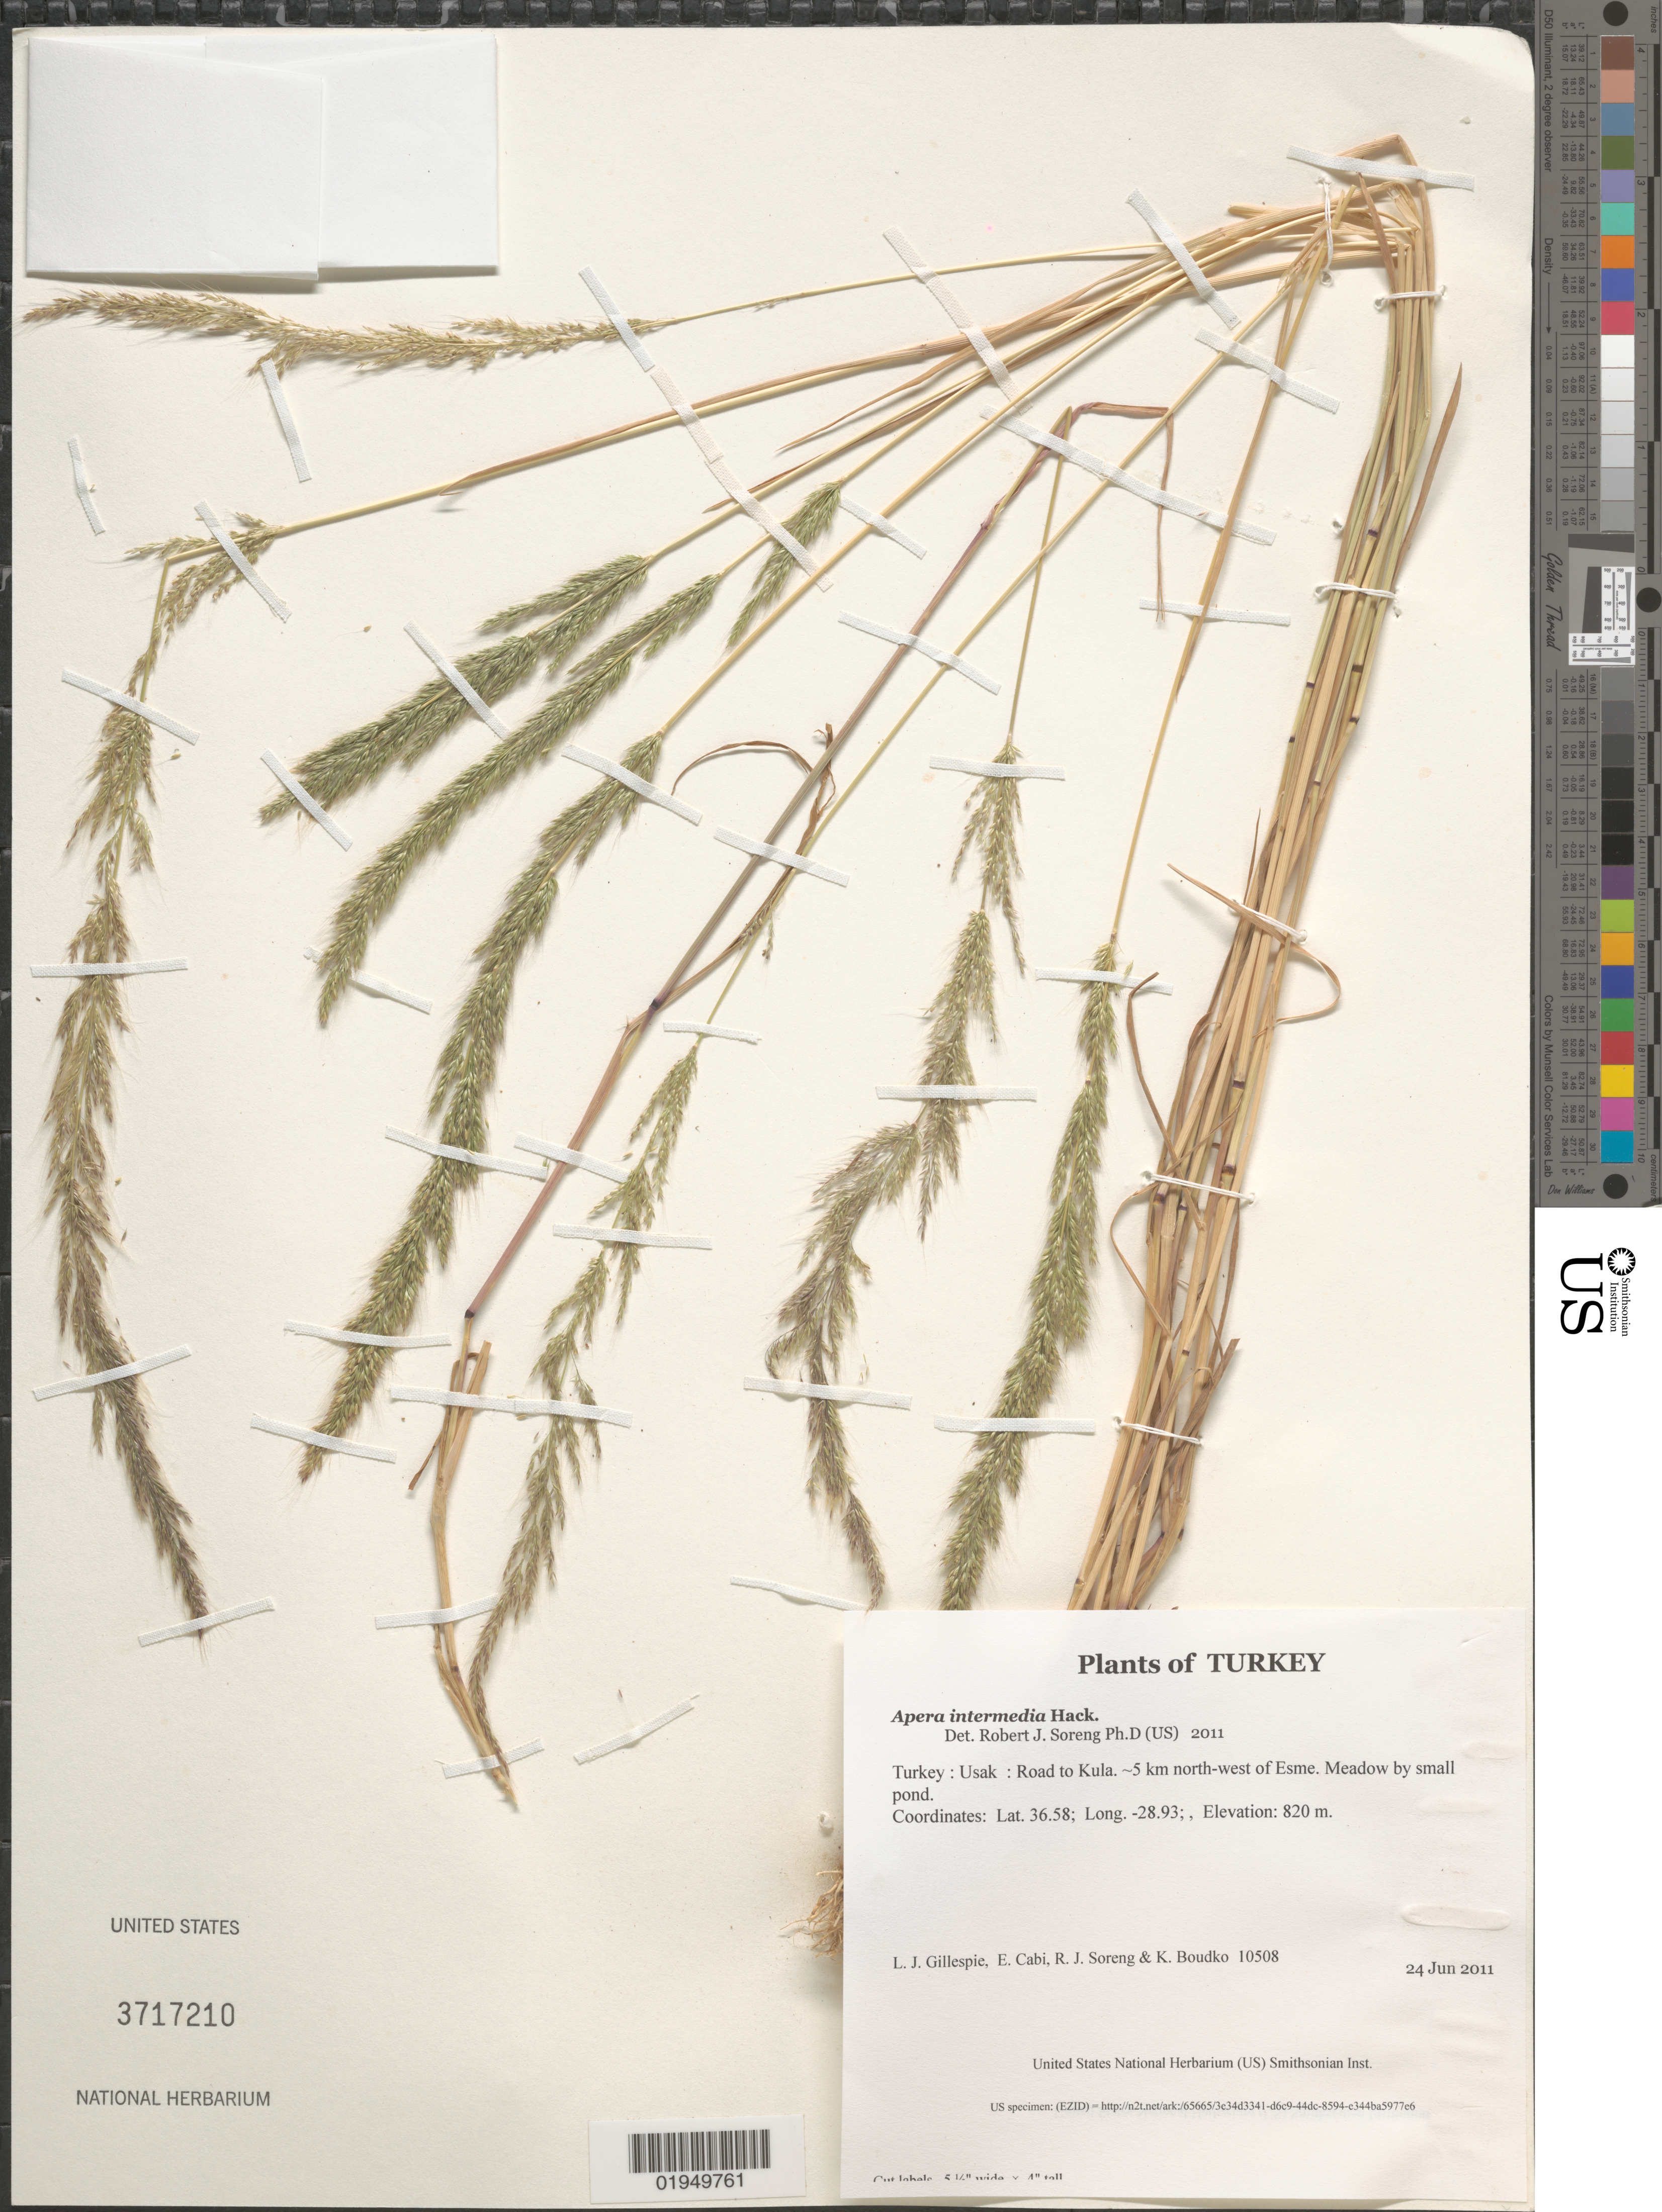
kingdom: Plantae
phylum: Tracheophyta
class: Liliopsida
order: Poales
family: Poaceae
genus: Apera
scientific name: Apera intermedia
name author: Hack.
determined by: Soreng, Robert J., Research Associate (BOT), Smithsonian Institution - National Museum of Natural History (UNITED STATES)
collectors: L. J. Gillespie, E. Cabi, R. J. Soreng & K. Boudko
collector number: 10508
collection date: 2011-06-24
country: Turkey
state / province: Usak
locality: Road to Kula. ~5 km north-west of Esme. Meadow by small pond.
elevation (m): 820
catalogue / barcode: US 3717210